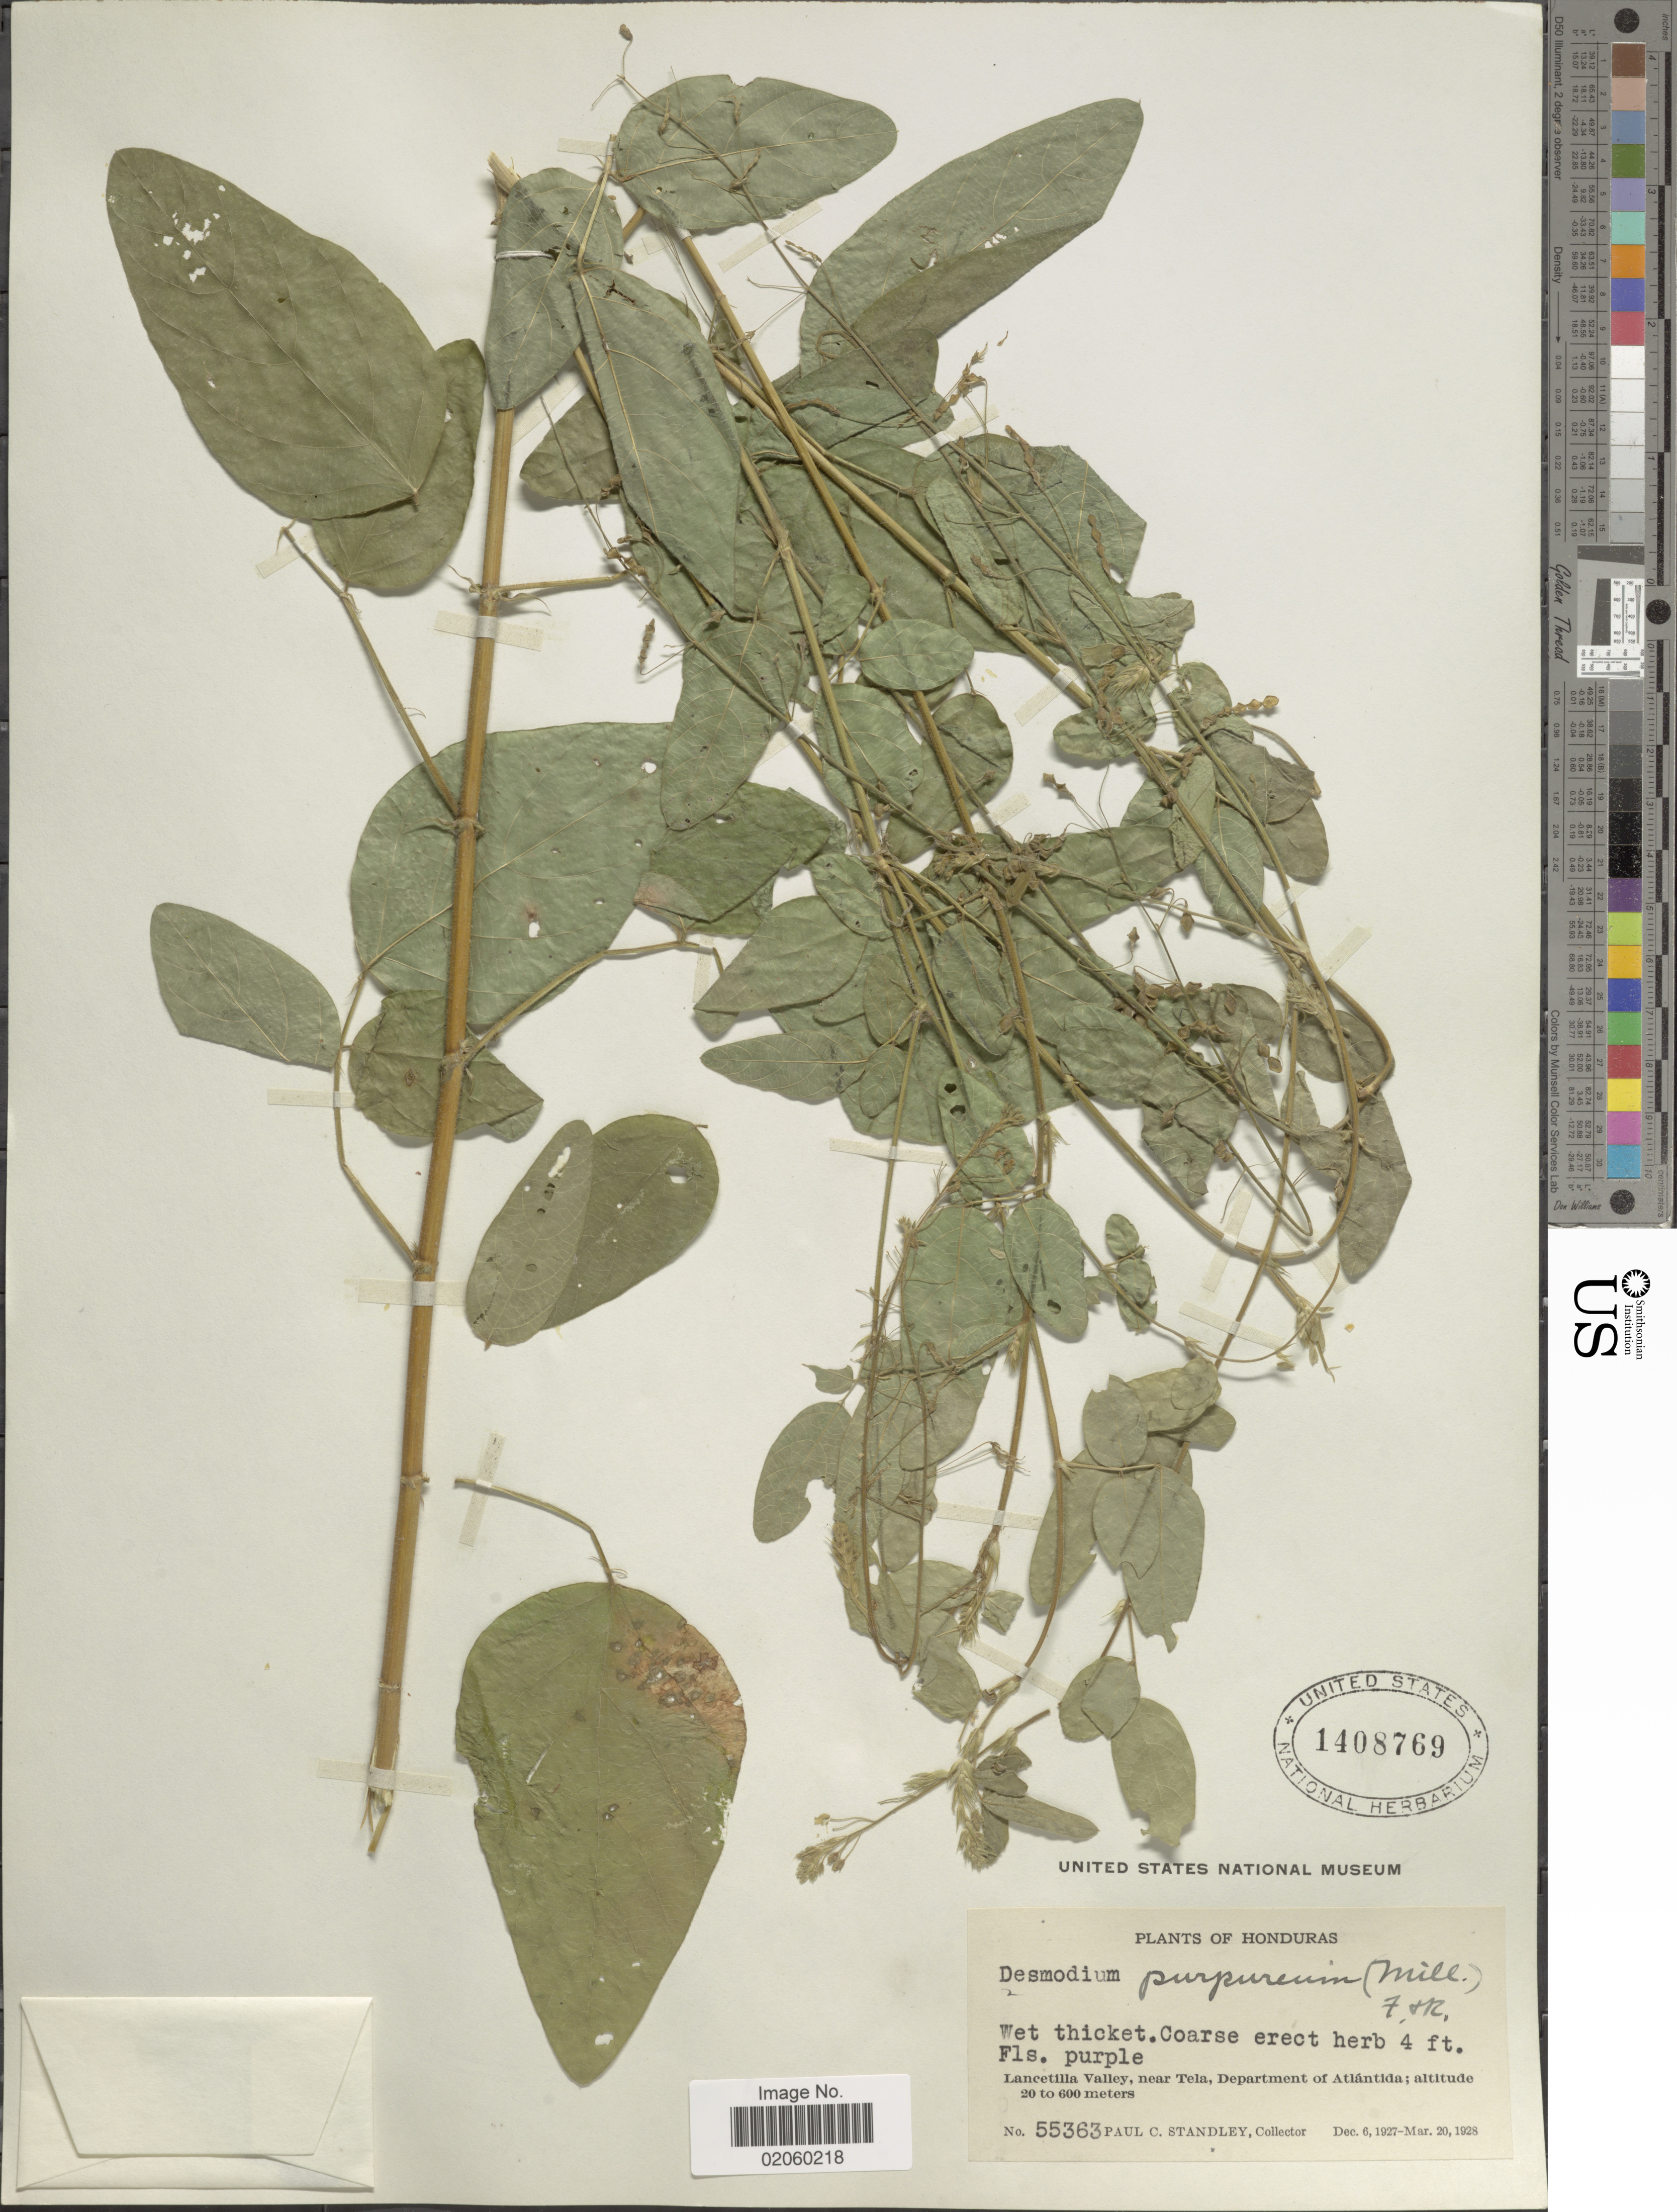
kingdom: Plantae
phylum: Tracheophyta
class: Magnoliopsida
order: Fabales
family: Fabaceae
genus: Desmodium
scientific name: Desmodium tortuosum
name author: (Sw.) DC.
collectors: P. C. Standley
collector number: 55363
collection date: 1927-12-06/1928-03-20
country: Honduras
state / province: Atlántida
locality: Lancetilla Valley, near Tela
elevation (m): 20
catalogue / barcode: US 1408769